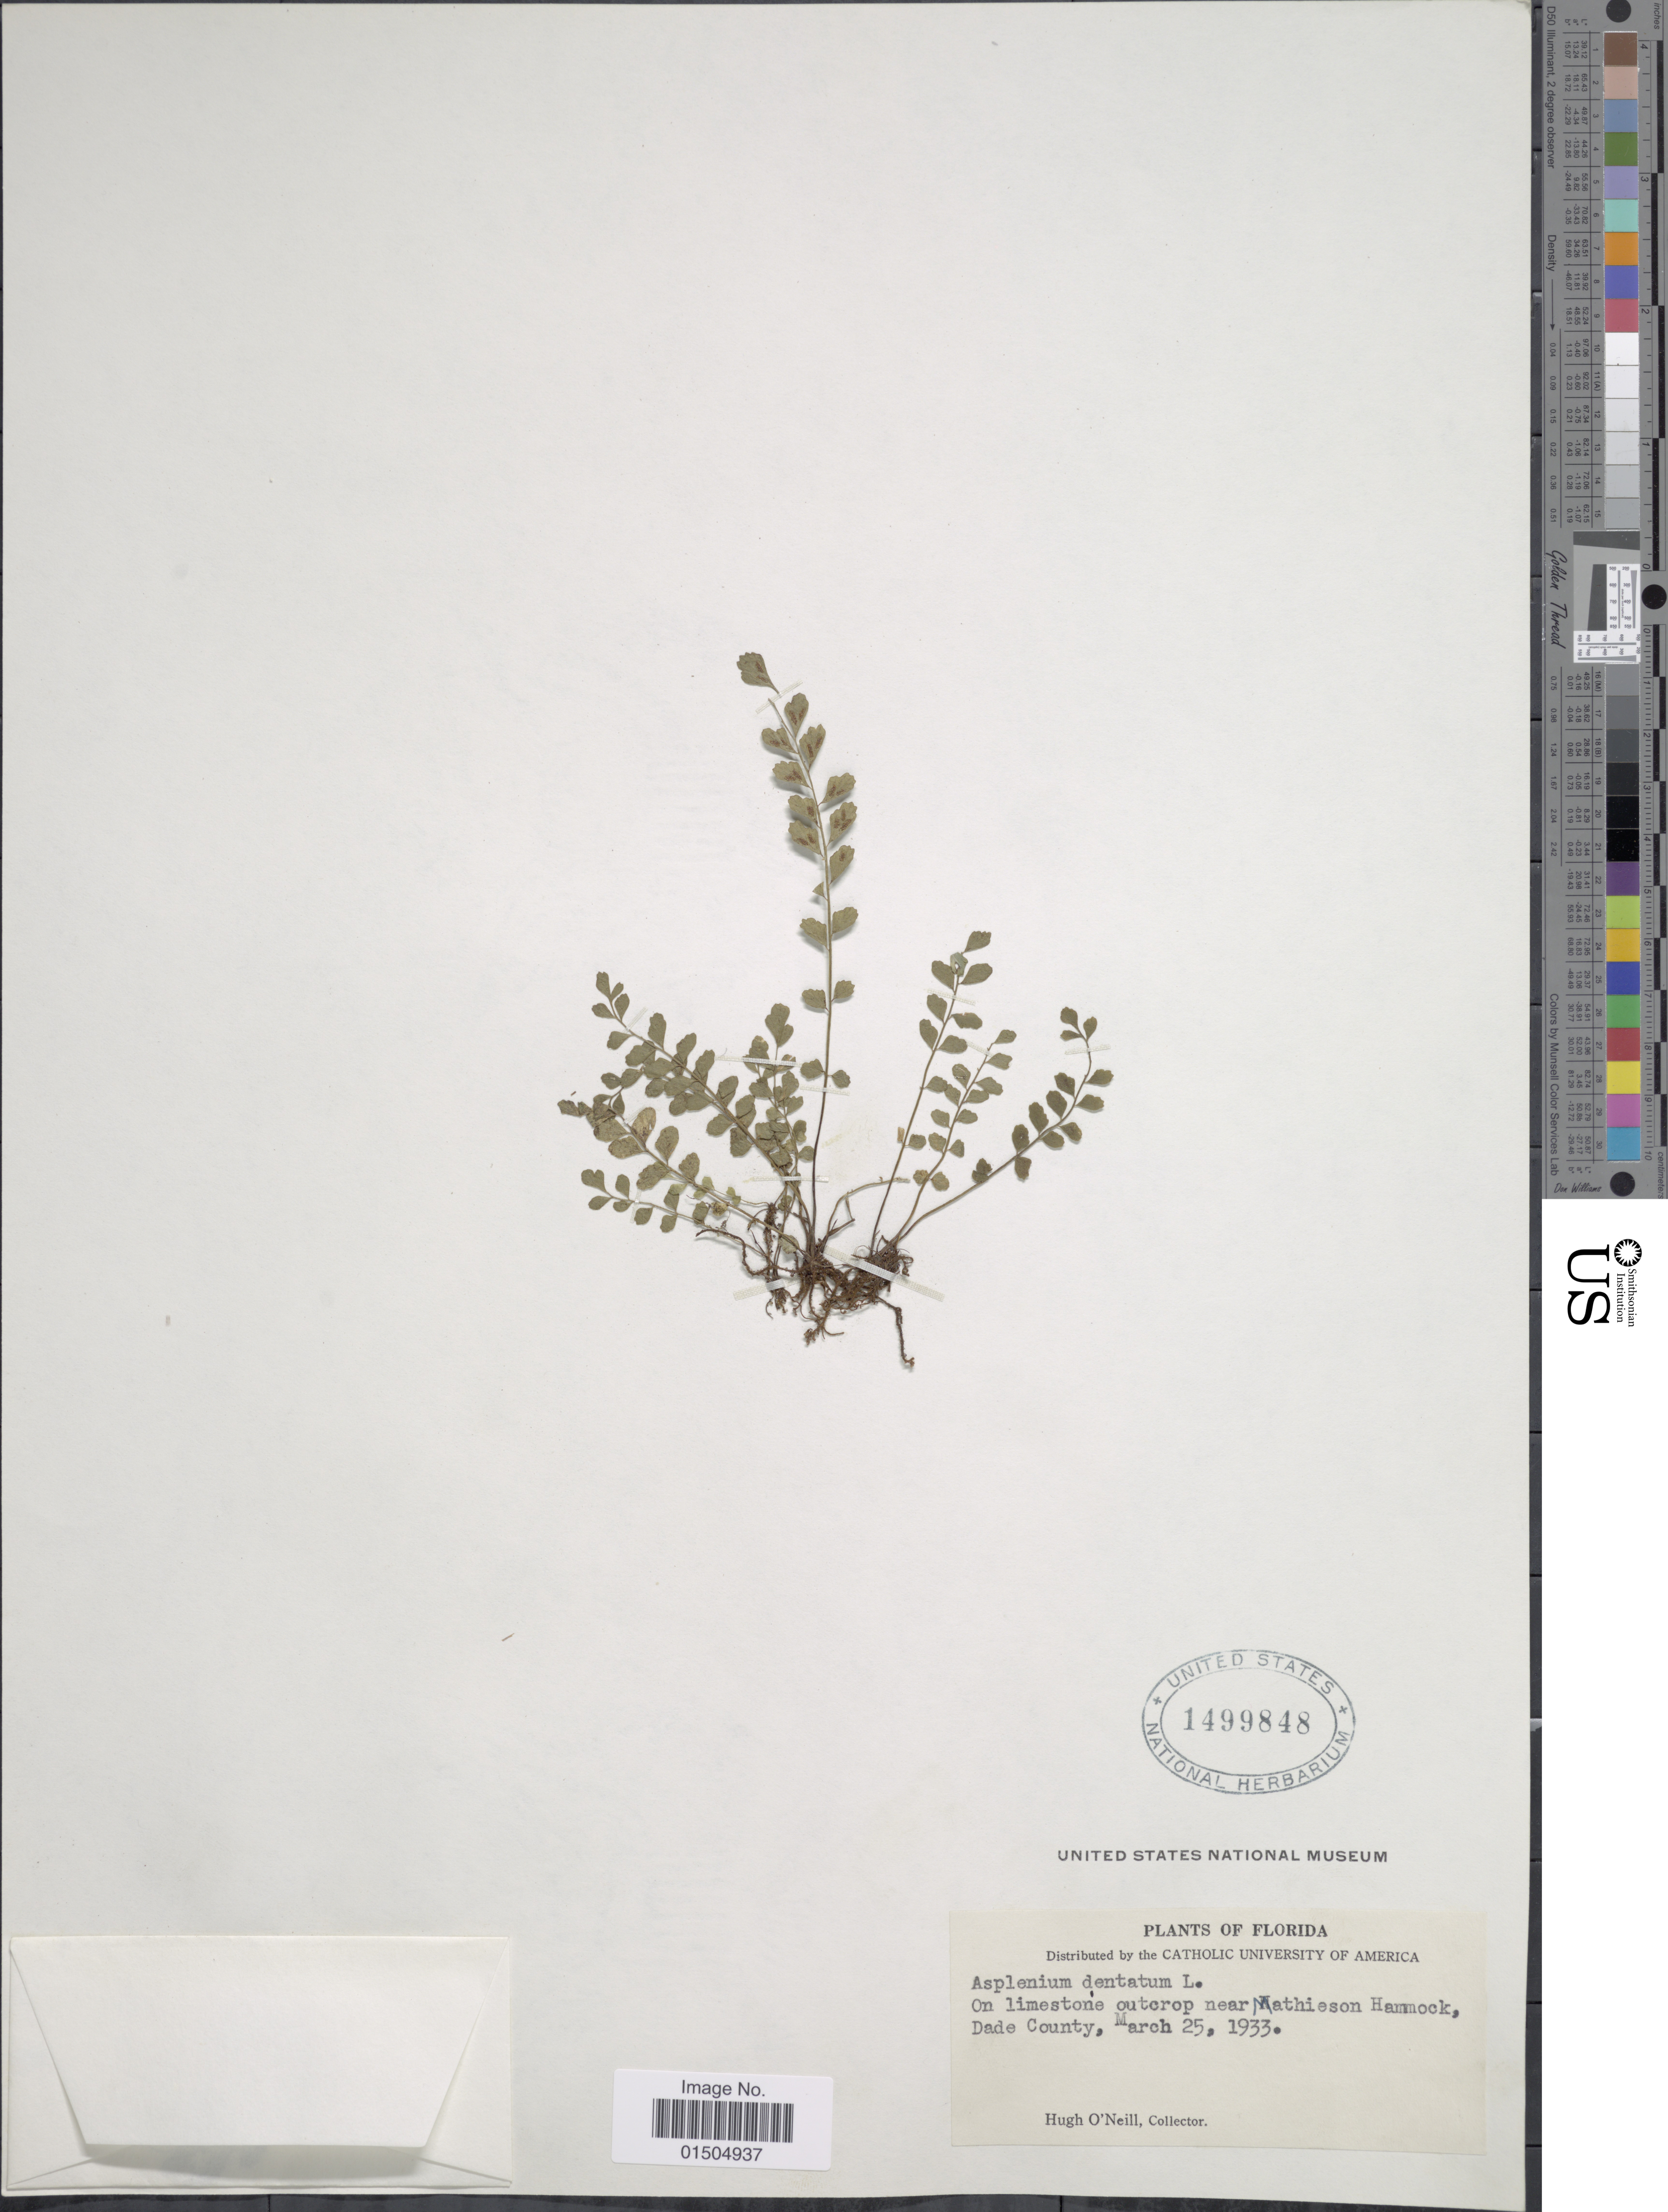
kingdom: Plantae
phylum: Tracheophyta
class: Polypodiopsida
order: Polypodiales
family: Aspleniaceae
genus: Asplenium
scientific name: Asplenium trichomanes-dentatum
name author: L.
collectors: H. O'Neill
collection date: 1933-03-25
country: United States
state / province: Florida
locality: On limestone outcrop near Mathieson Hammock, Dade County.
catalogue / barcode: US 1499848